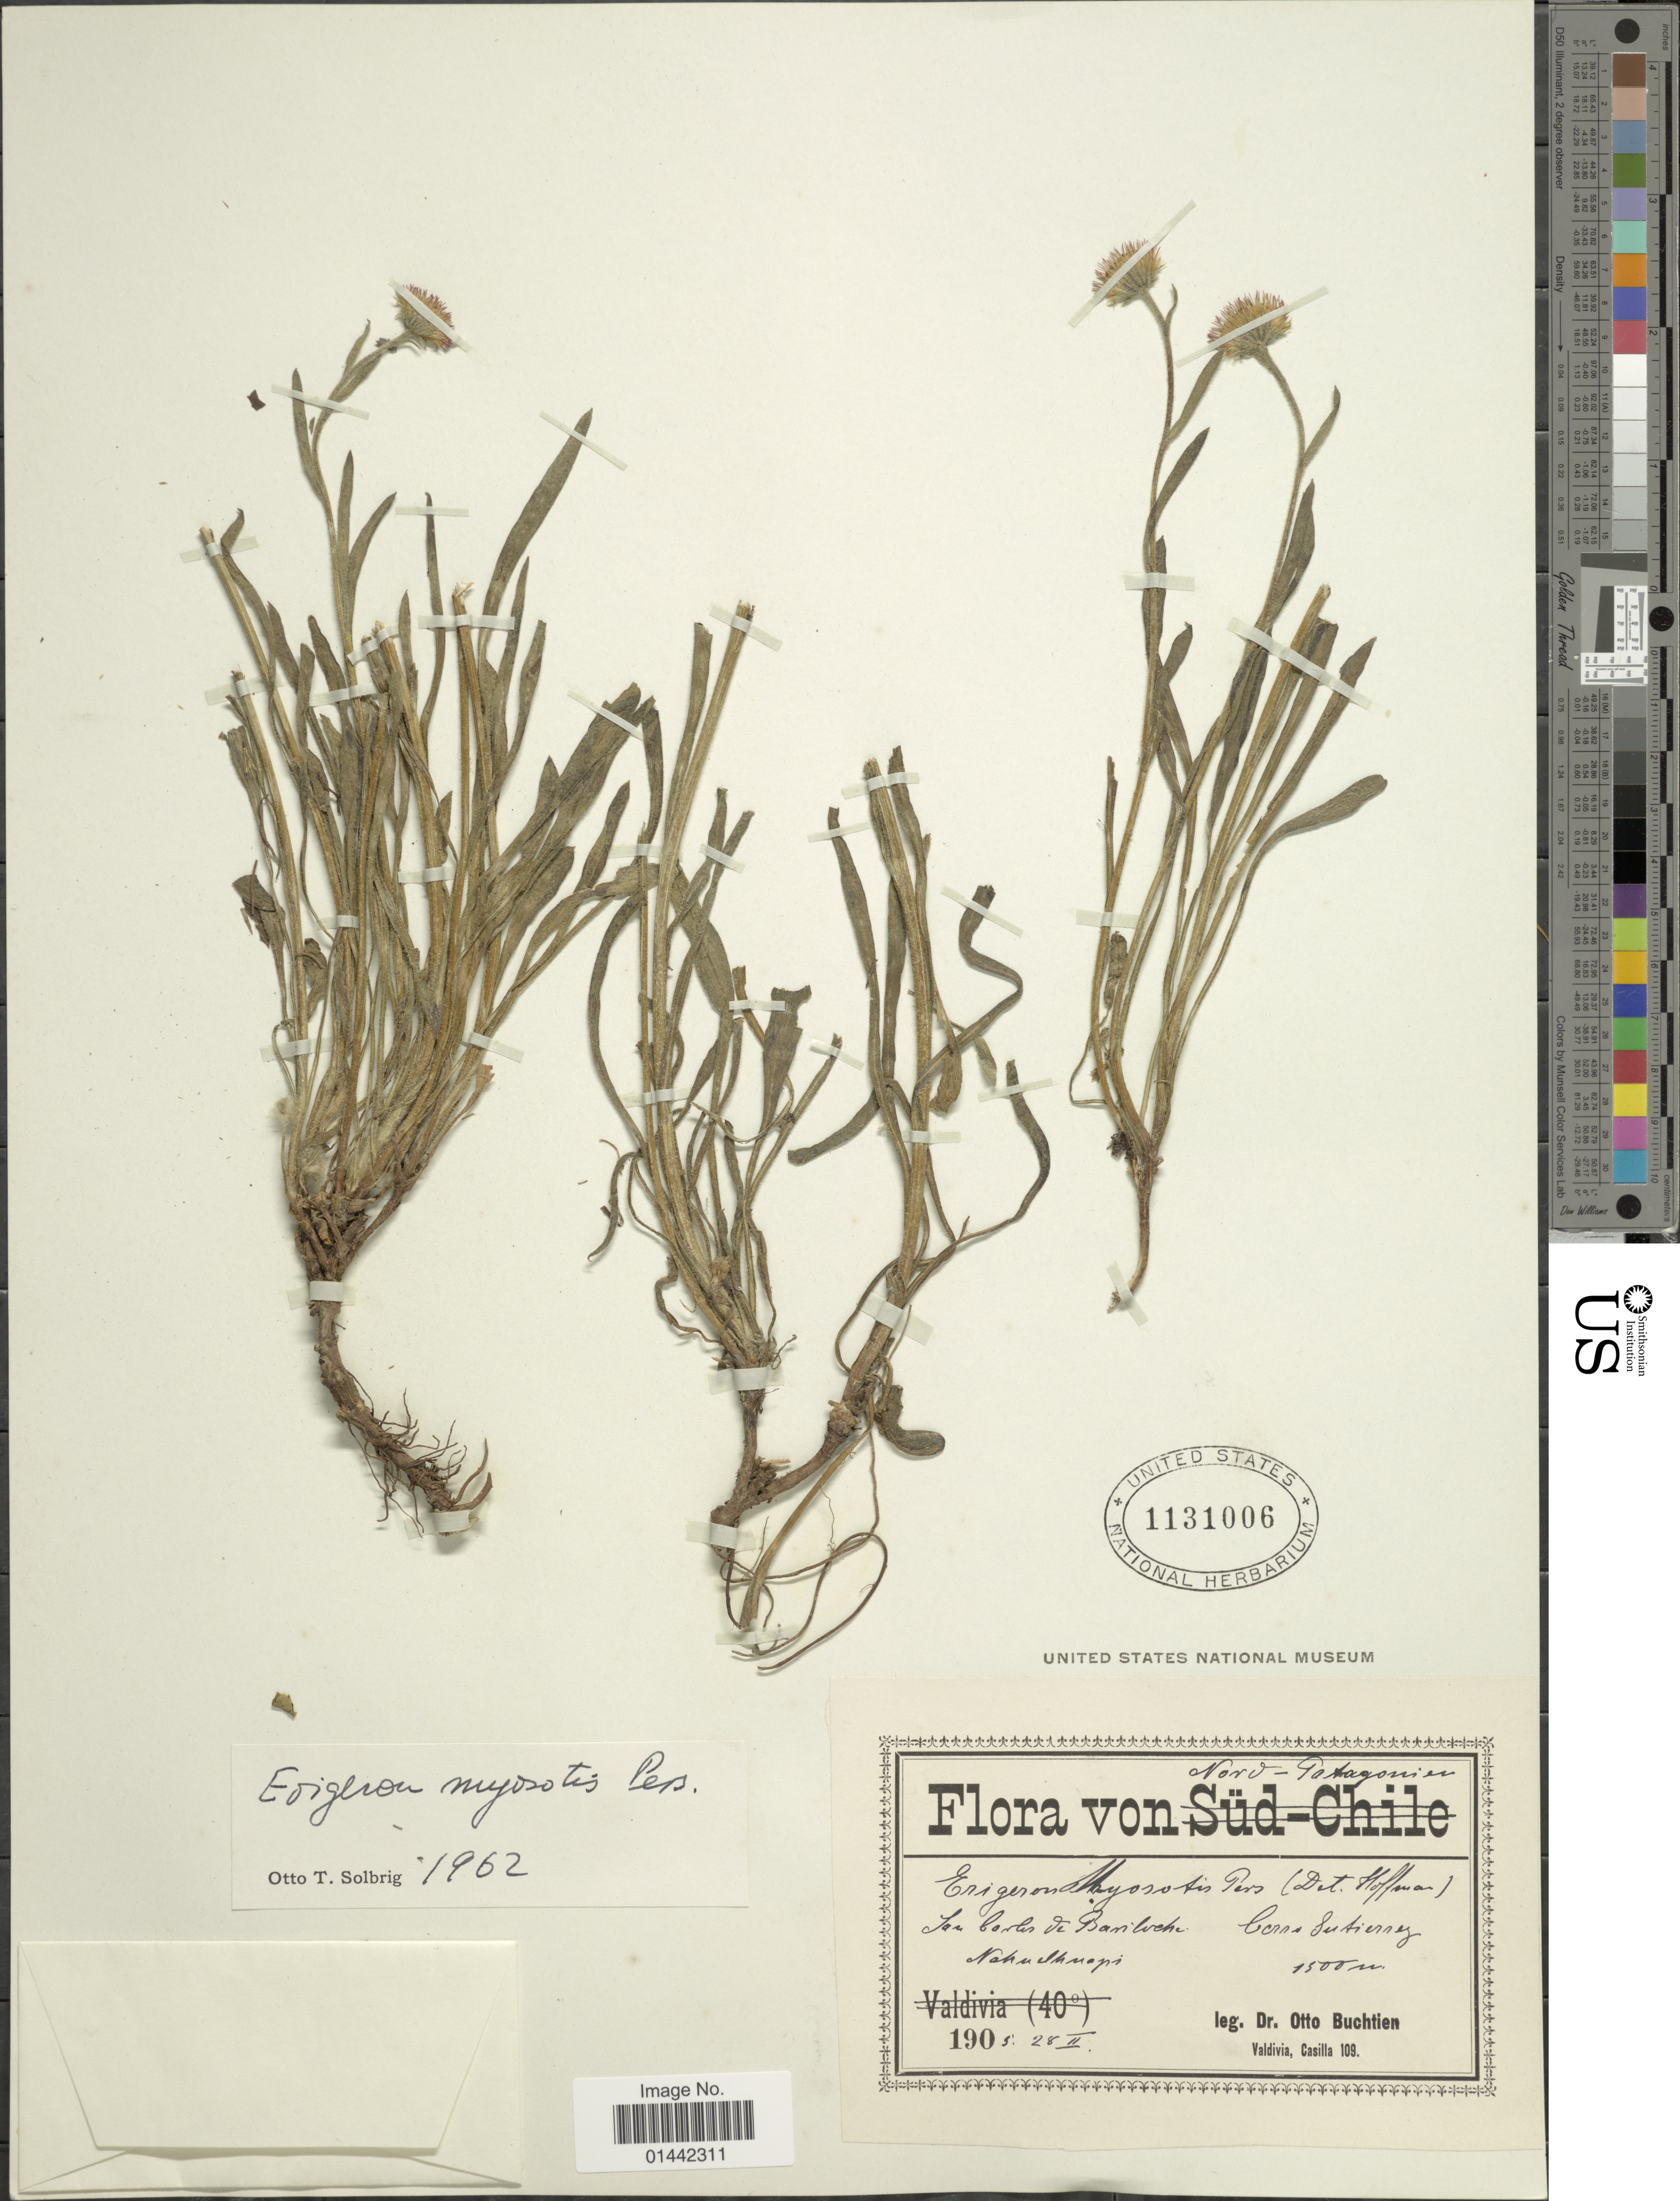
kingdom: Plantae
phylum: Tracheophyta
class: Magnoliopsida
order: Asterales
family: Asteraceae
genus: Erigeron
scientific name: Erigeron myosotis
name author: Pers.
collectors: O. Buchtien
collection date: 1905-02-28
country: Argentina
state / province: Río Negro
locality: San Carlos de Bariloche, Nahuelhuapi, Gutiérrez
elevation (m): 1500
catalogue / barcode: US 1131006